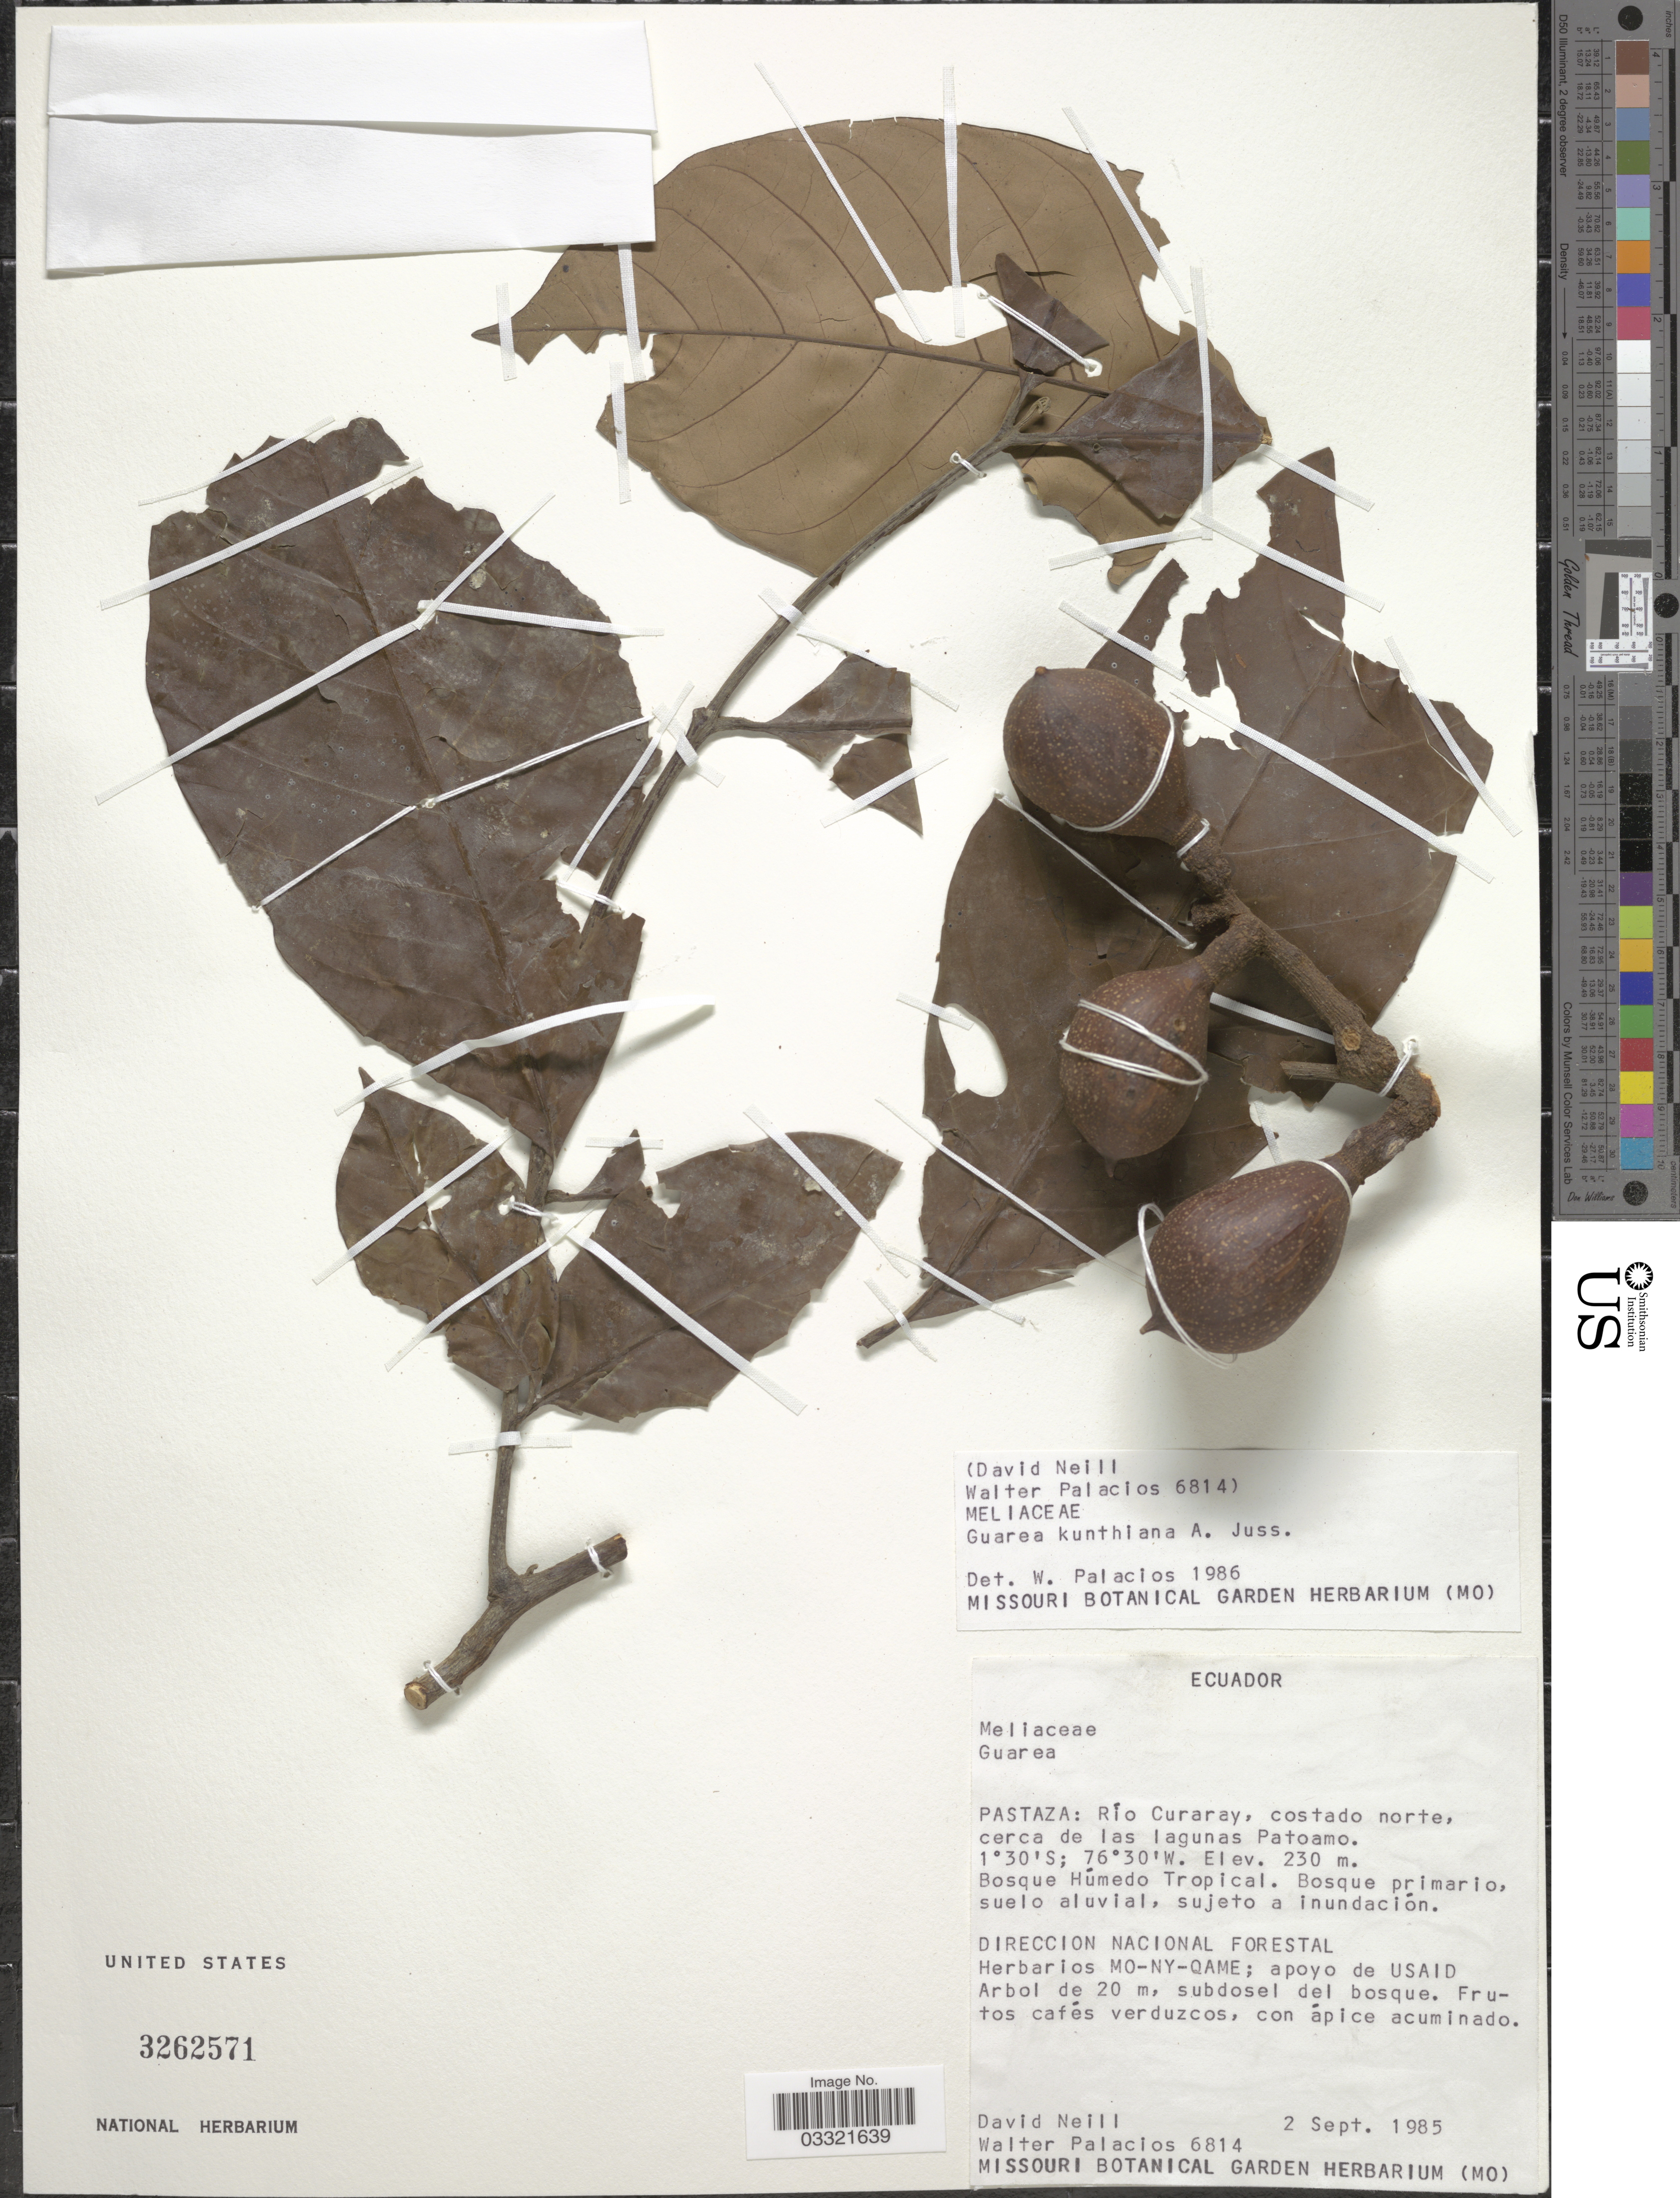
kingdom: Plantae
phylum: Tracheophyta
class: Magnoliopsida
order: Sapindales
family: Meliaceae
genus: Guarea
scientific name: Guarea kunthiana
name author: A. Juss.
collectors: D. Neill & W. Palacios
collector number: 6814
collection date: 1985-09-02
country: Ecuador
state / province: Pastaza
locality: Río Curaray, costado norte, cerca de las lagunas Patoamo.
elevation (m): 230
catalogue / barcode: US 3262571